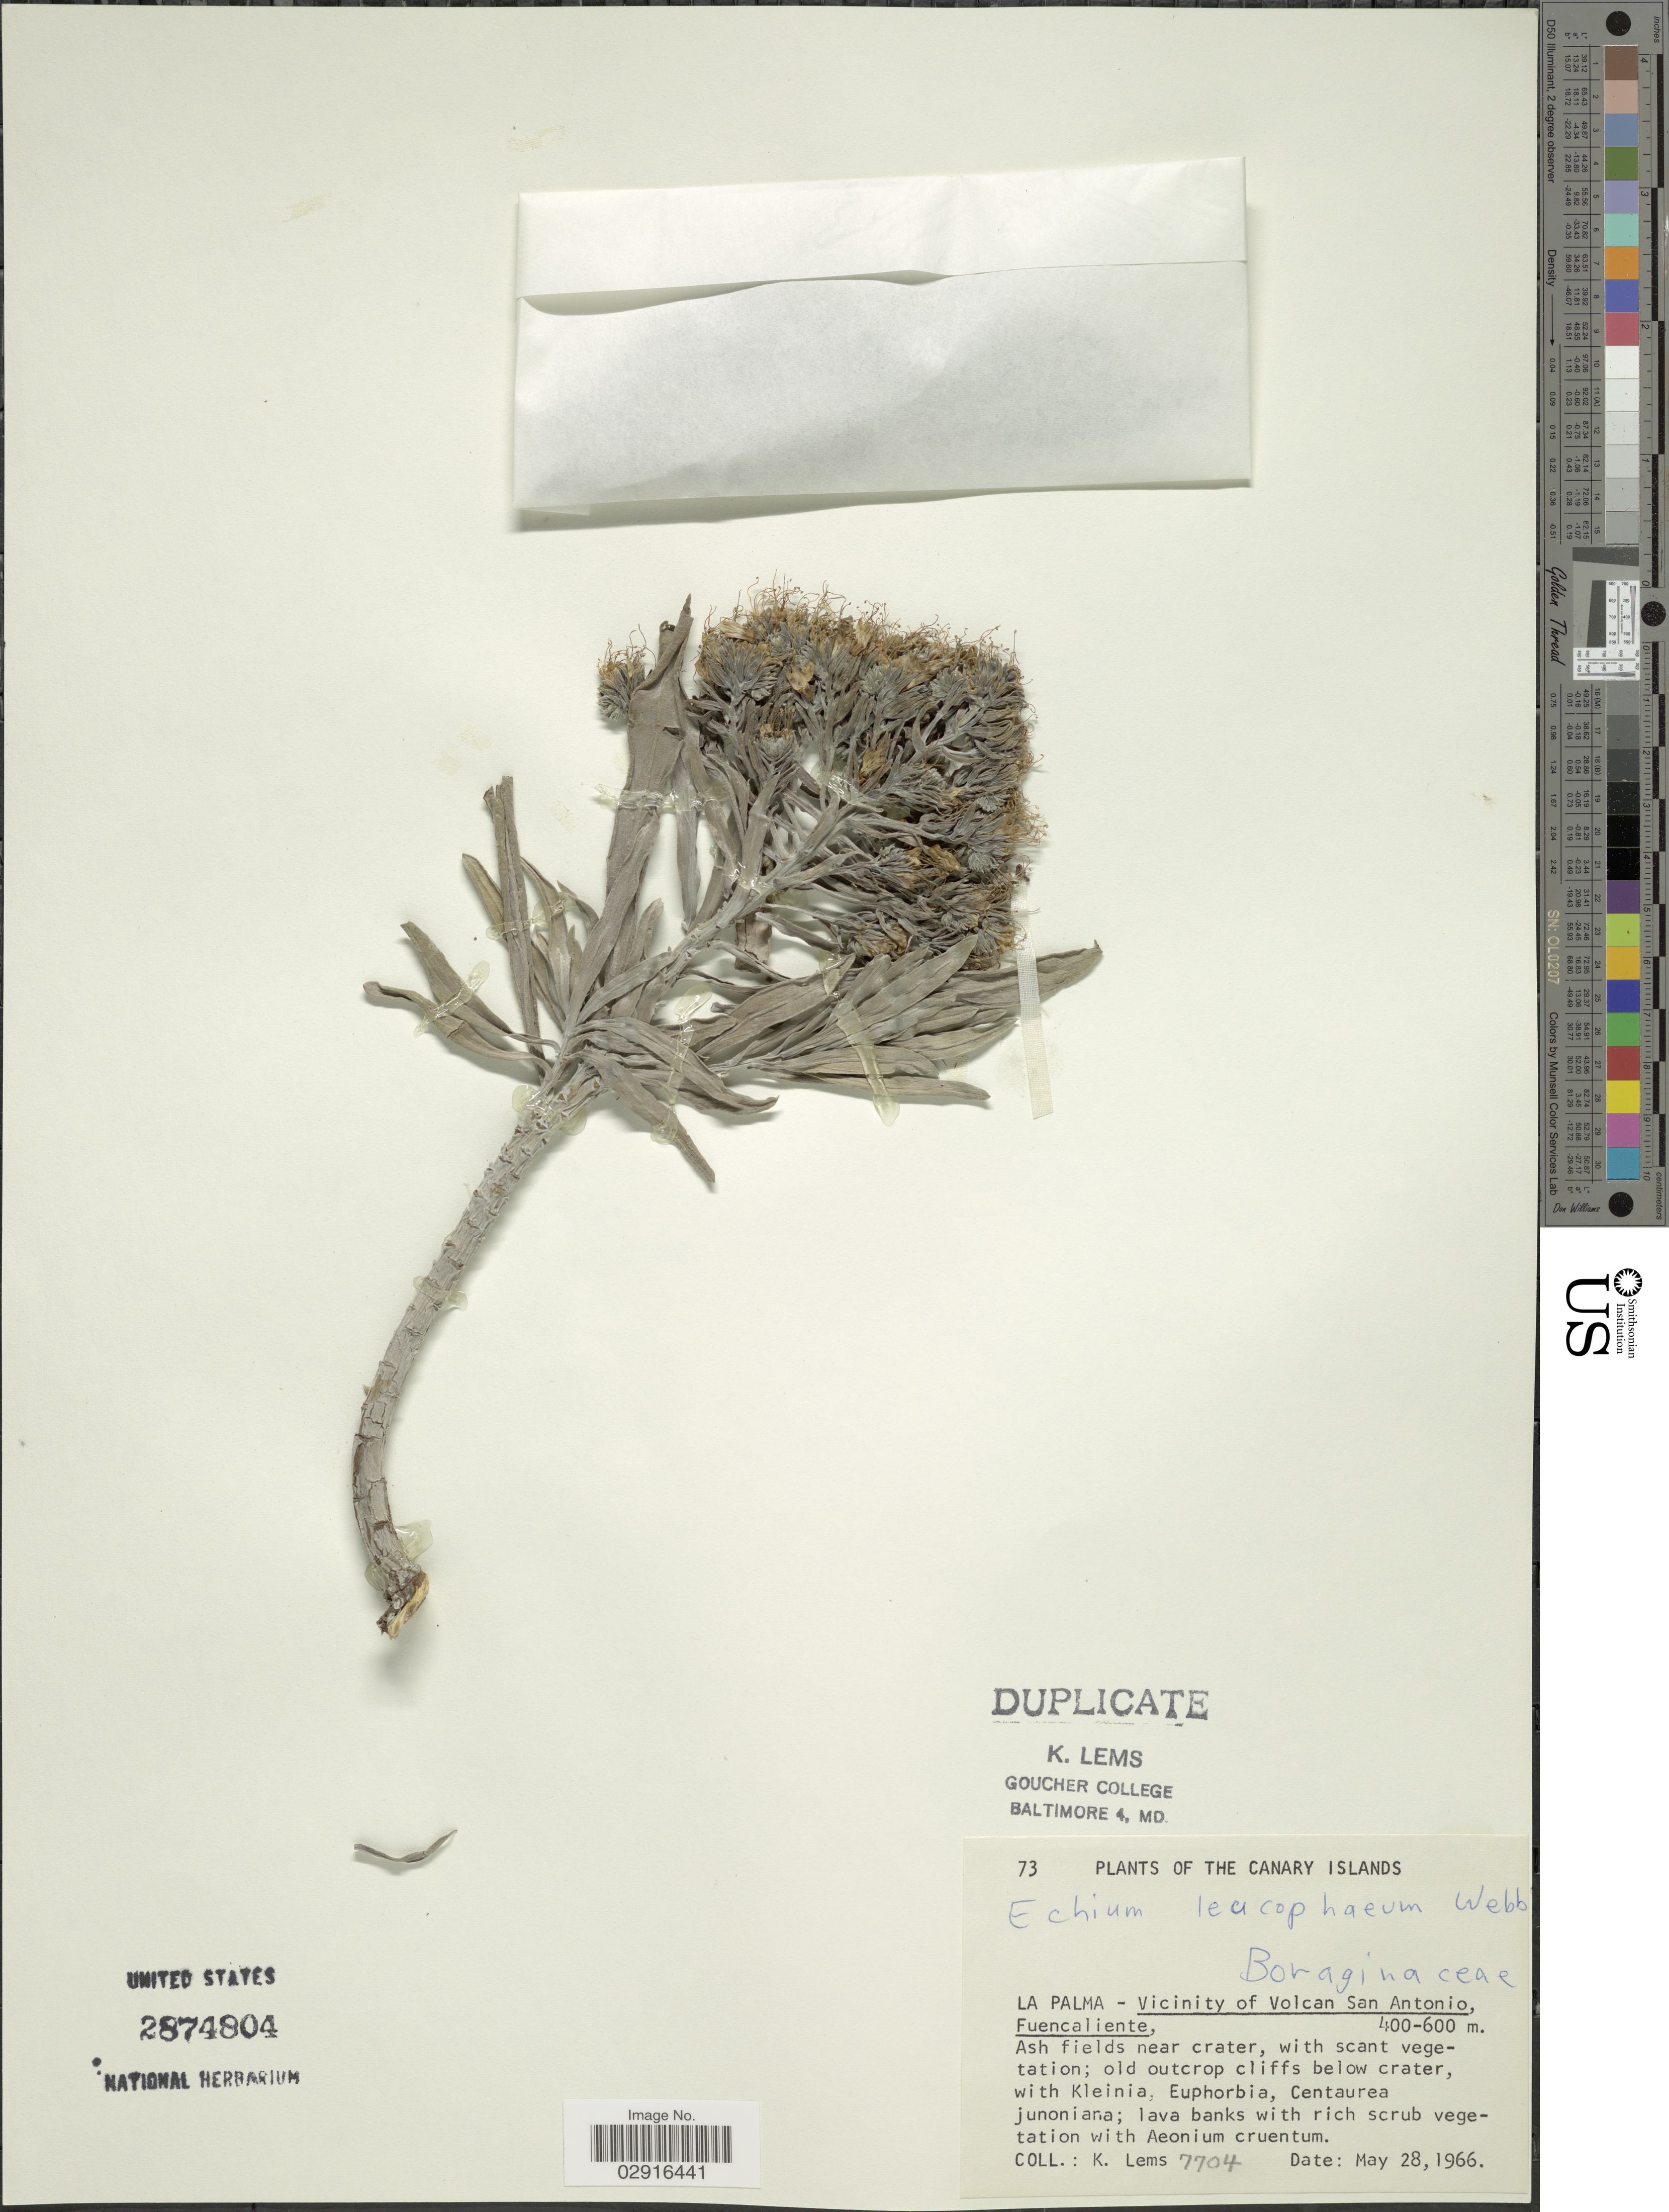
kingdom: Plantae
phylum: Tracheophyta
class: Magnoliopsida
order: Boraginales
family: Boraginaceae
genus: Echium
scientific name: Echium leucophaeum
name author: D.A. Webb ex Sprague & Hutch.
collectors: K. Lems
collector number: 7704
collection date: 1966-05-28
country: Spain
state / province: Canarias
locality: Canary Islands. La Palma - Vicinity of Volcan San Antonio, Fuencaliente.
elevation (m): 400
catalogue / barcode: US 2874804